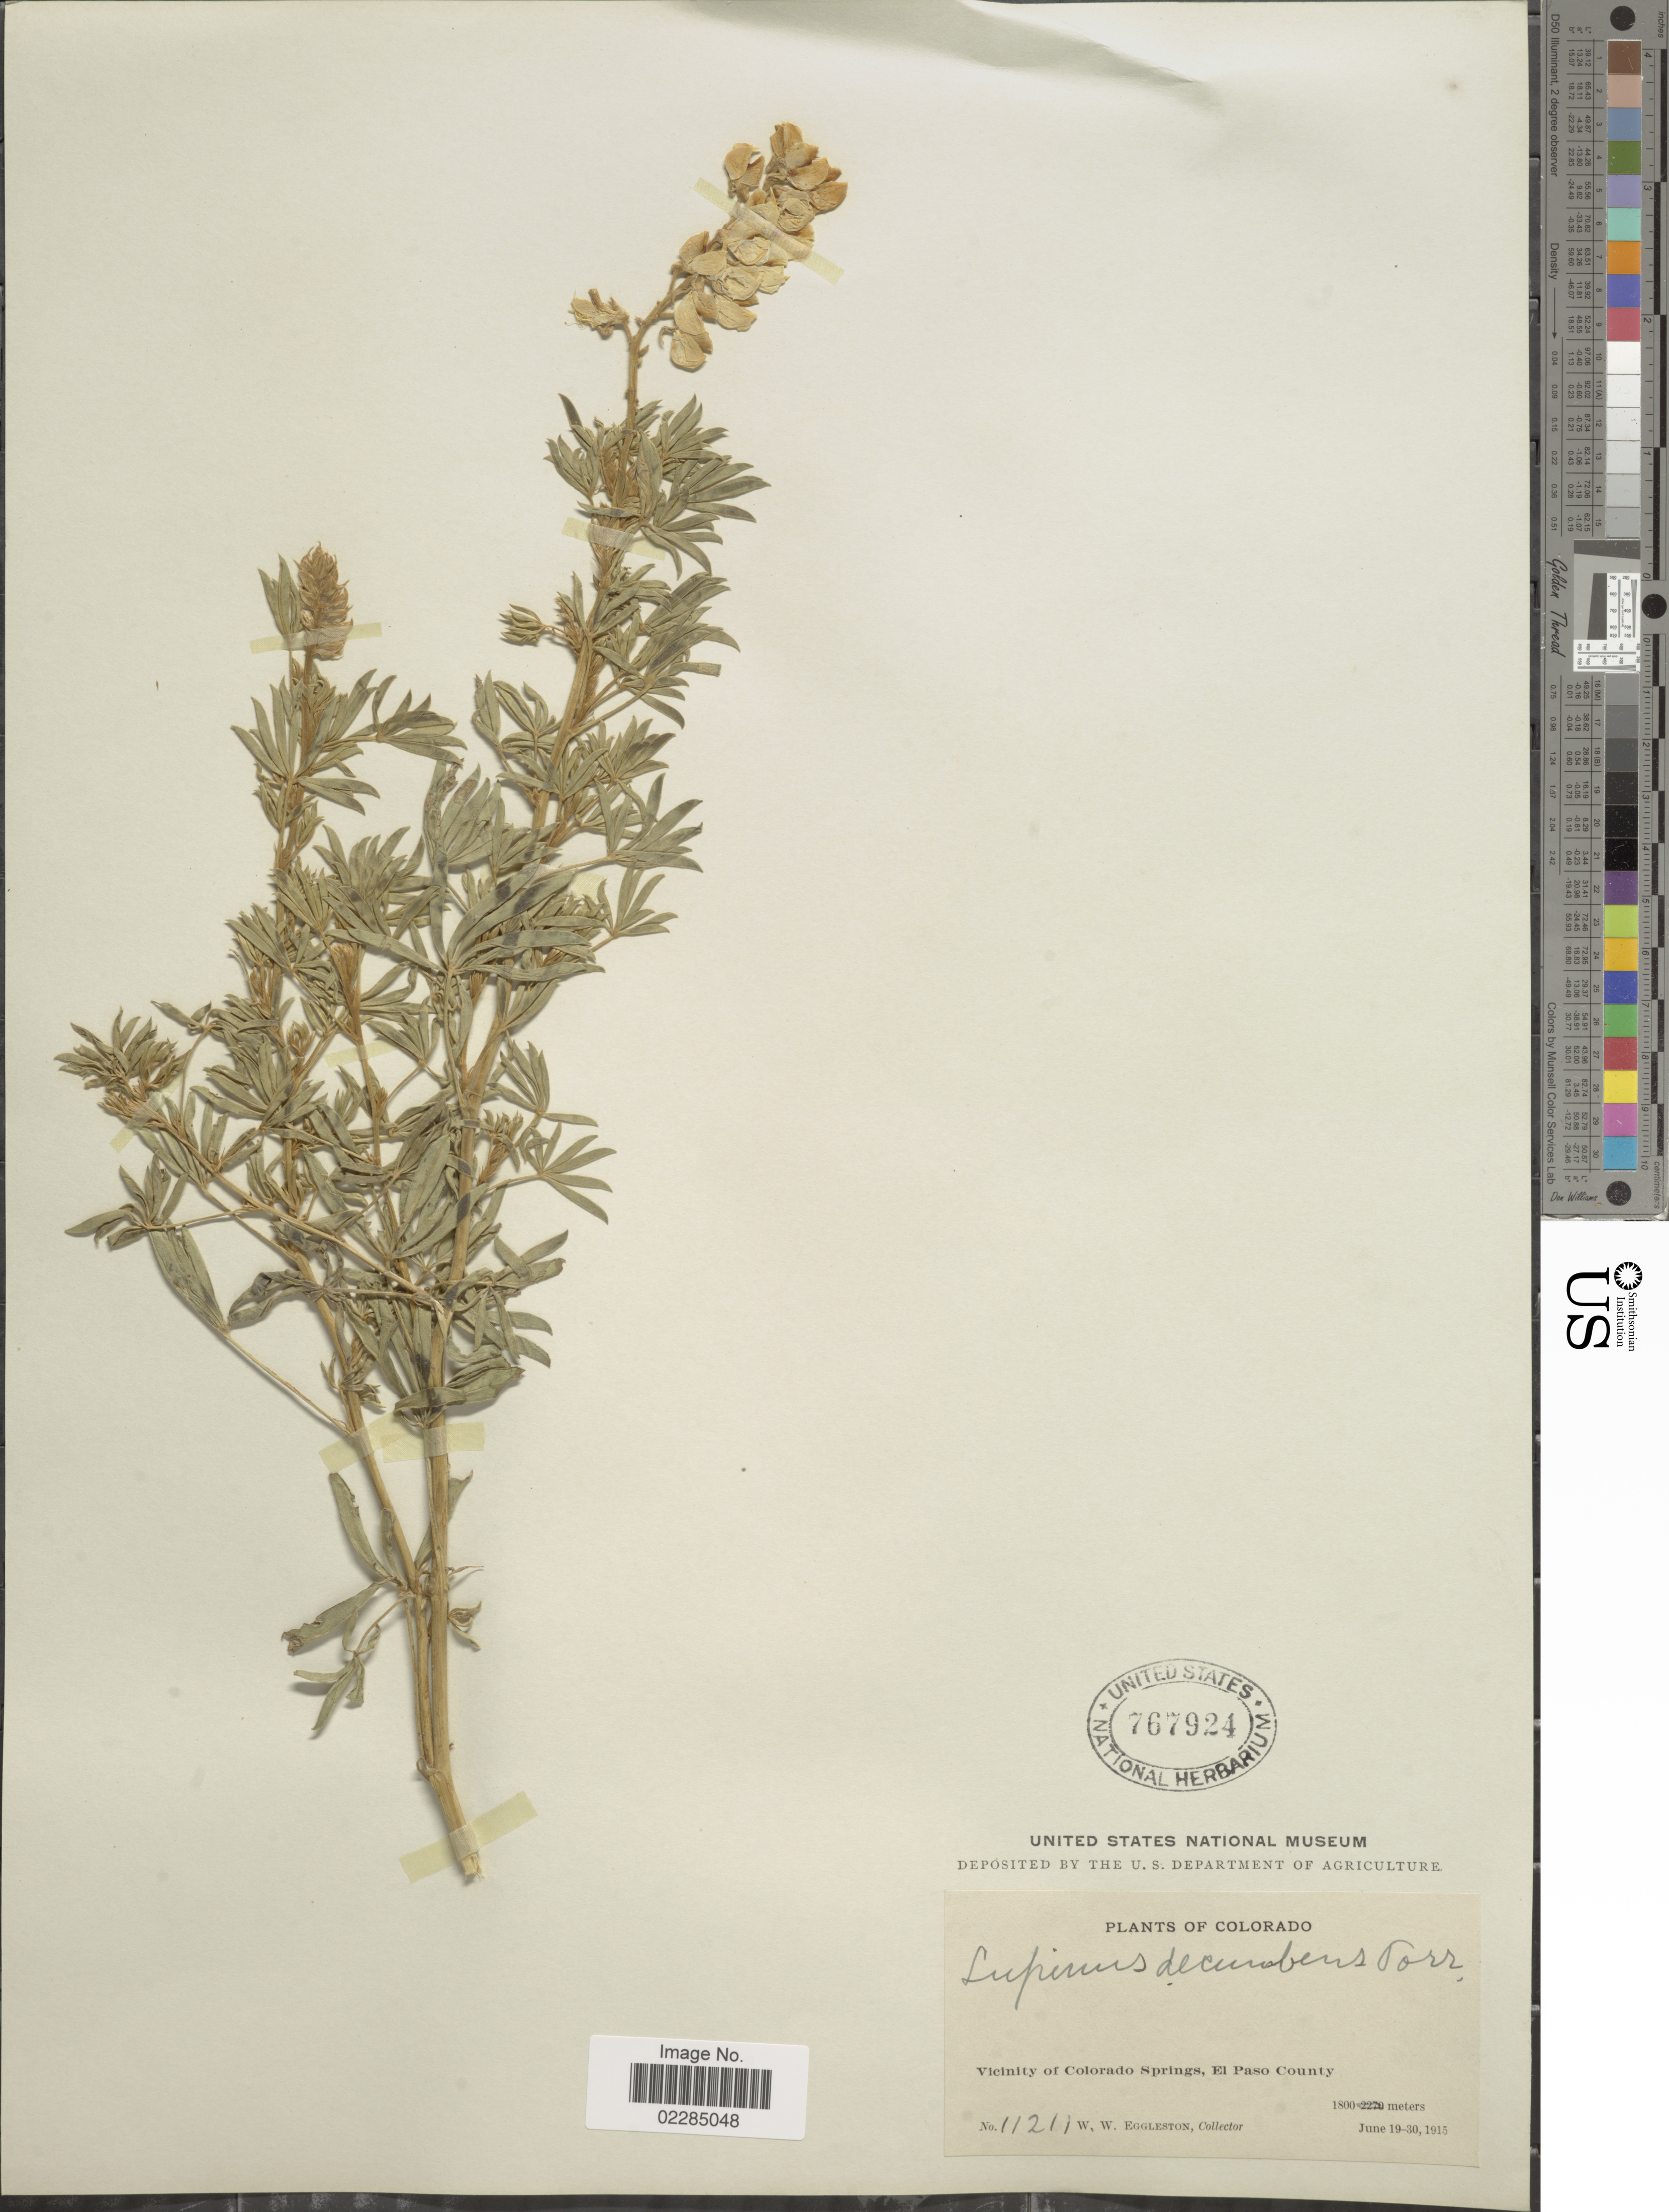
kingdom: Plantae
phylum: Tracheophyta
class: Magnoliopsida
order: Fabales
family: Fabaceae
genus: Lupinus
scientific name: Lupinus decumbens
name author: Torr.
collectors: W. W. Eggleston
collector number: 11211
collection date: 1915-06-19/1915-06-30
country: United States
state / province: Colorado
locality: Vicinity of Colorado Springs, El Paso County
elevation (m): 1800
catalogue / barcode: US 767924